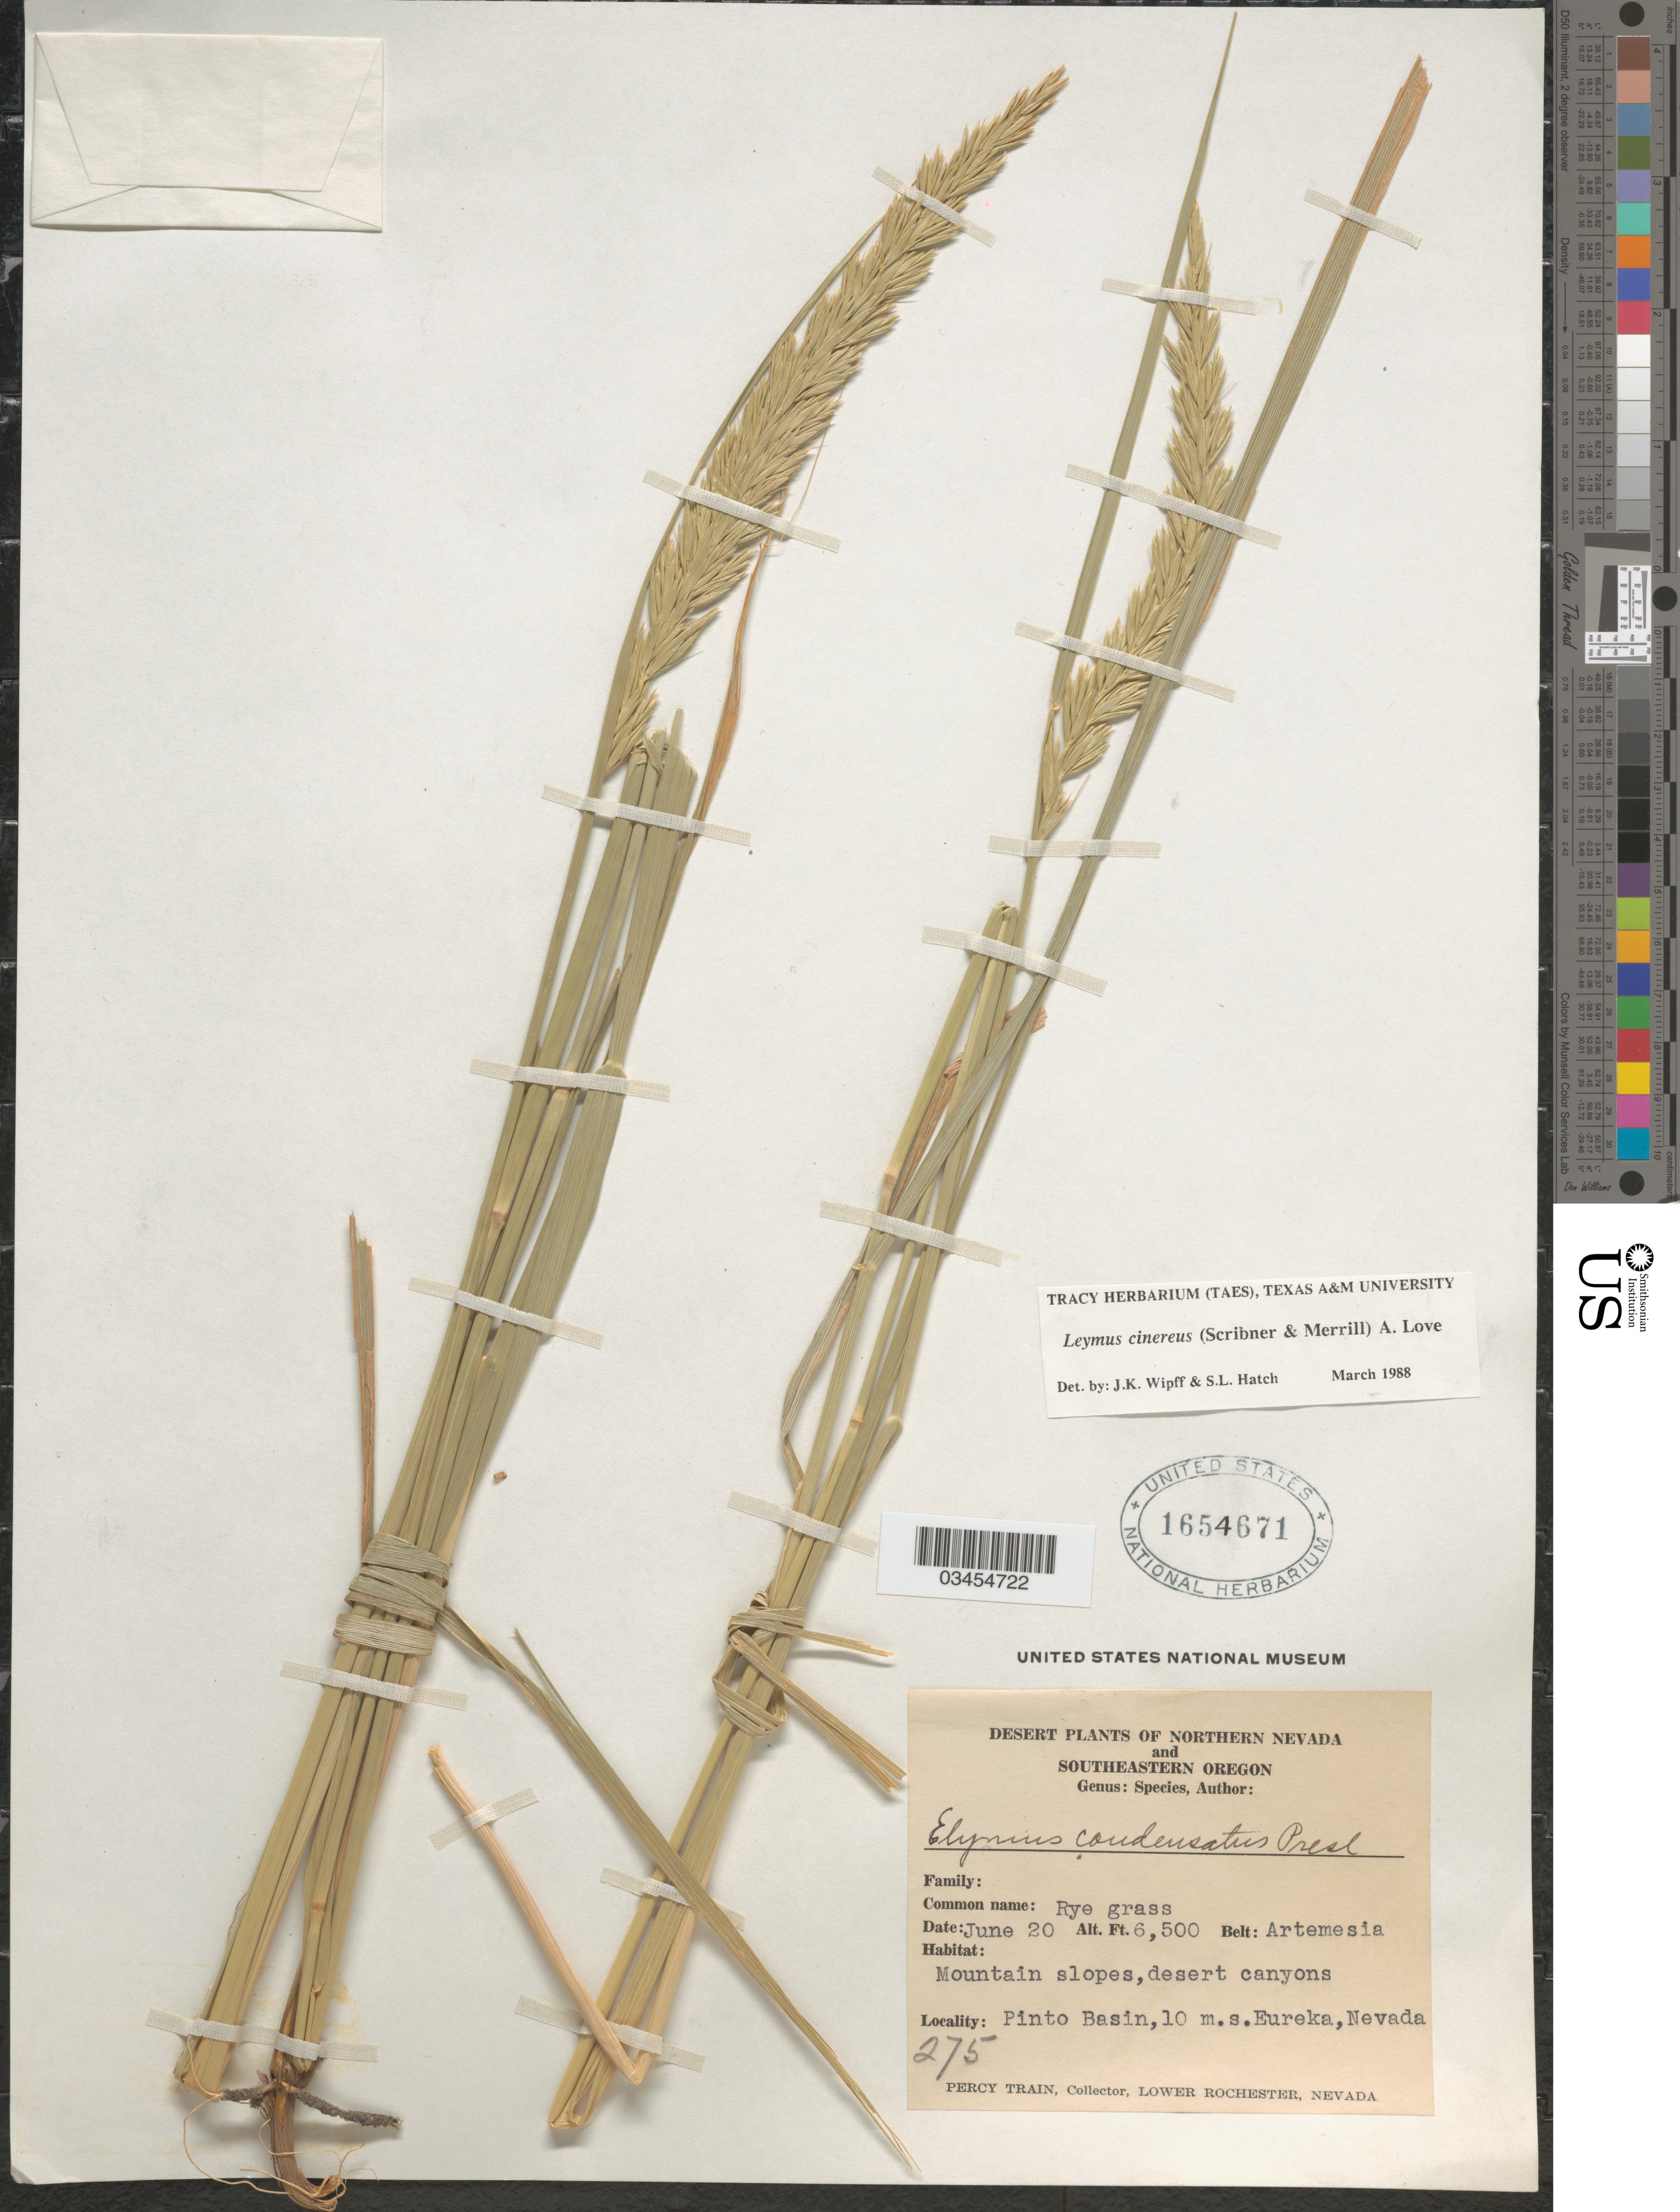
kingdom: Plantae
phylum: Tracheophyta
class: Liliopsida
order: Poales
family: Poaceae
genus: Leymus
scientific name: Leymus cinereus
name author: (Scribn. & Merr.) Á. Löve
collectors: P. Train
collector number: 275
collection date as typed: Transcribed d/m/y: /6/20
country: United States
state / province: Nevada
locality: Northern Nevada. Mountain slopes, desert canyons. Pinto Basin, 10 m.s. Eureka.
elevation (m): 1981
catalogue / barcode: US 1654671